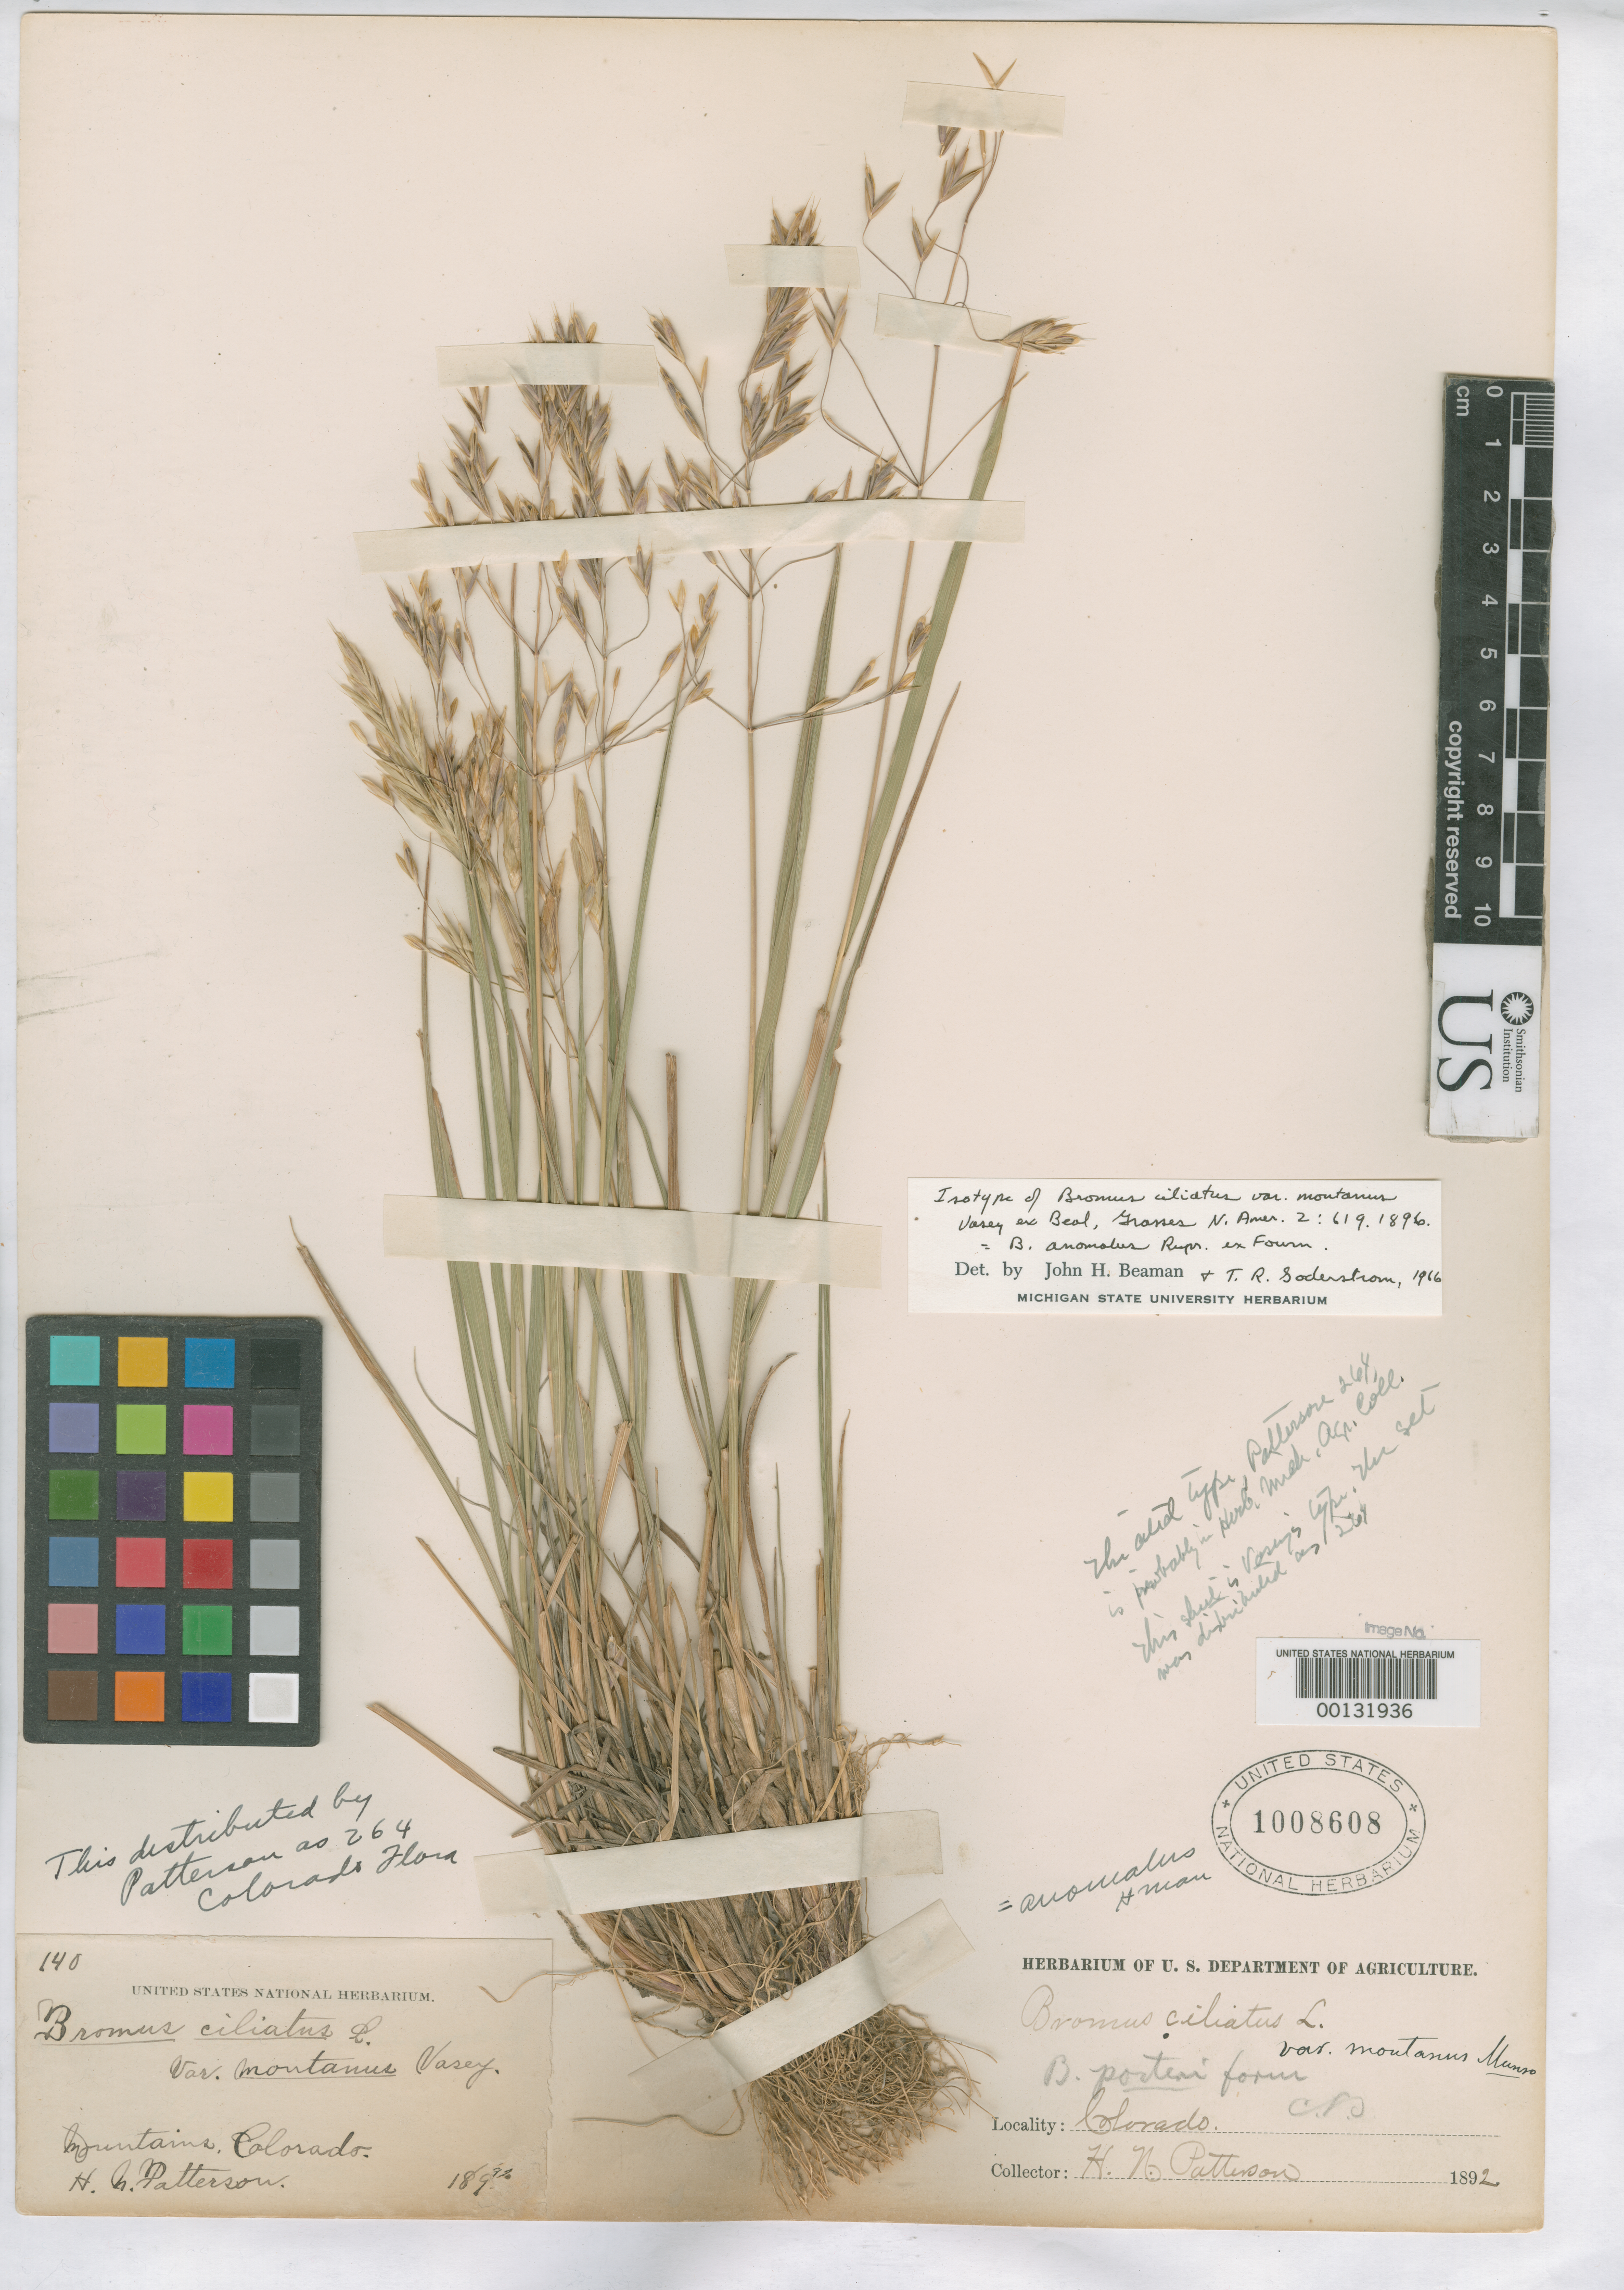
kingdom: Plantae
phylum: Tracheophyta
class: Liliopsida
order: Poales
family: Poaceae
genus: Bromus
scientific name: Bromus ciliatus var. montanus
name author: Vasey ex W.J. Beal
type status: Isotype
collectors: H. N. Patterson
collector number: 264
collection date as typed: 1892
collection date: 1892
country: United States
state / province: Colorado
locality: In mountains.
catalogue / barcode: US 1008608